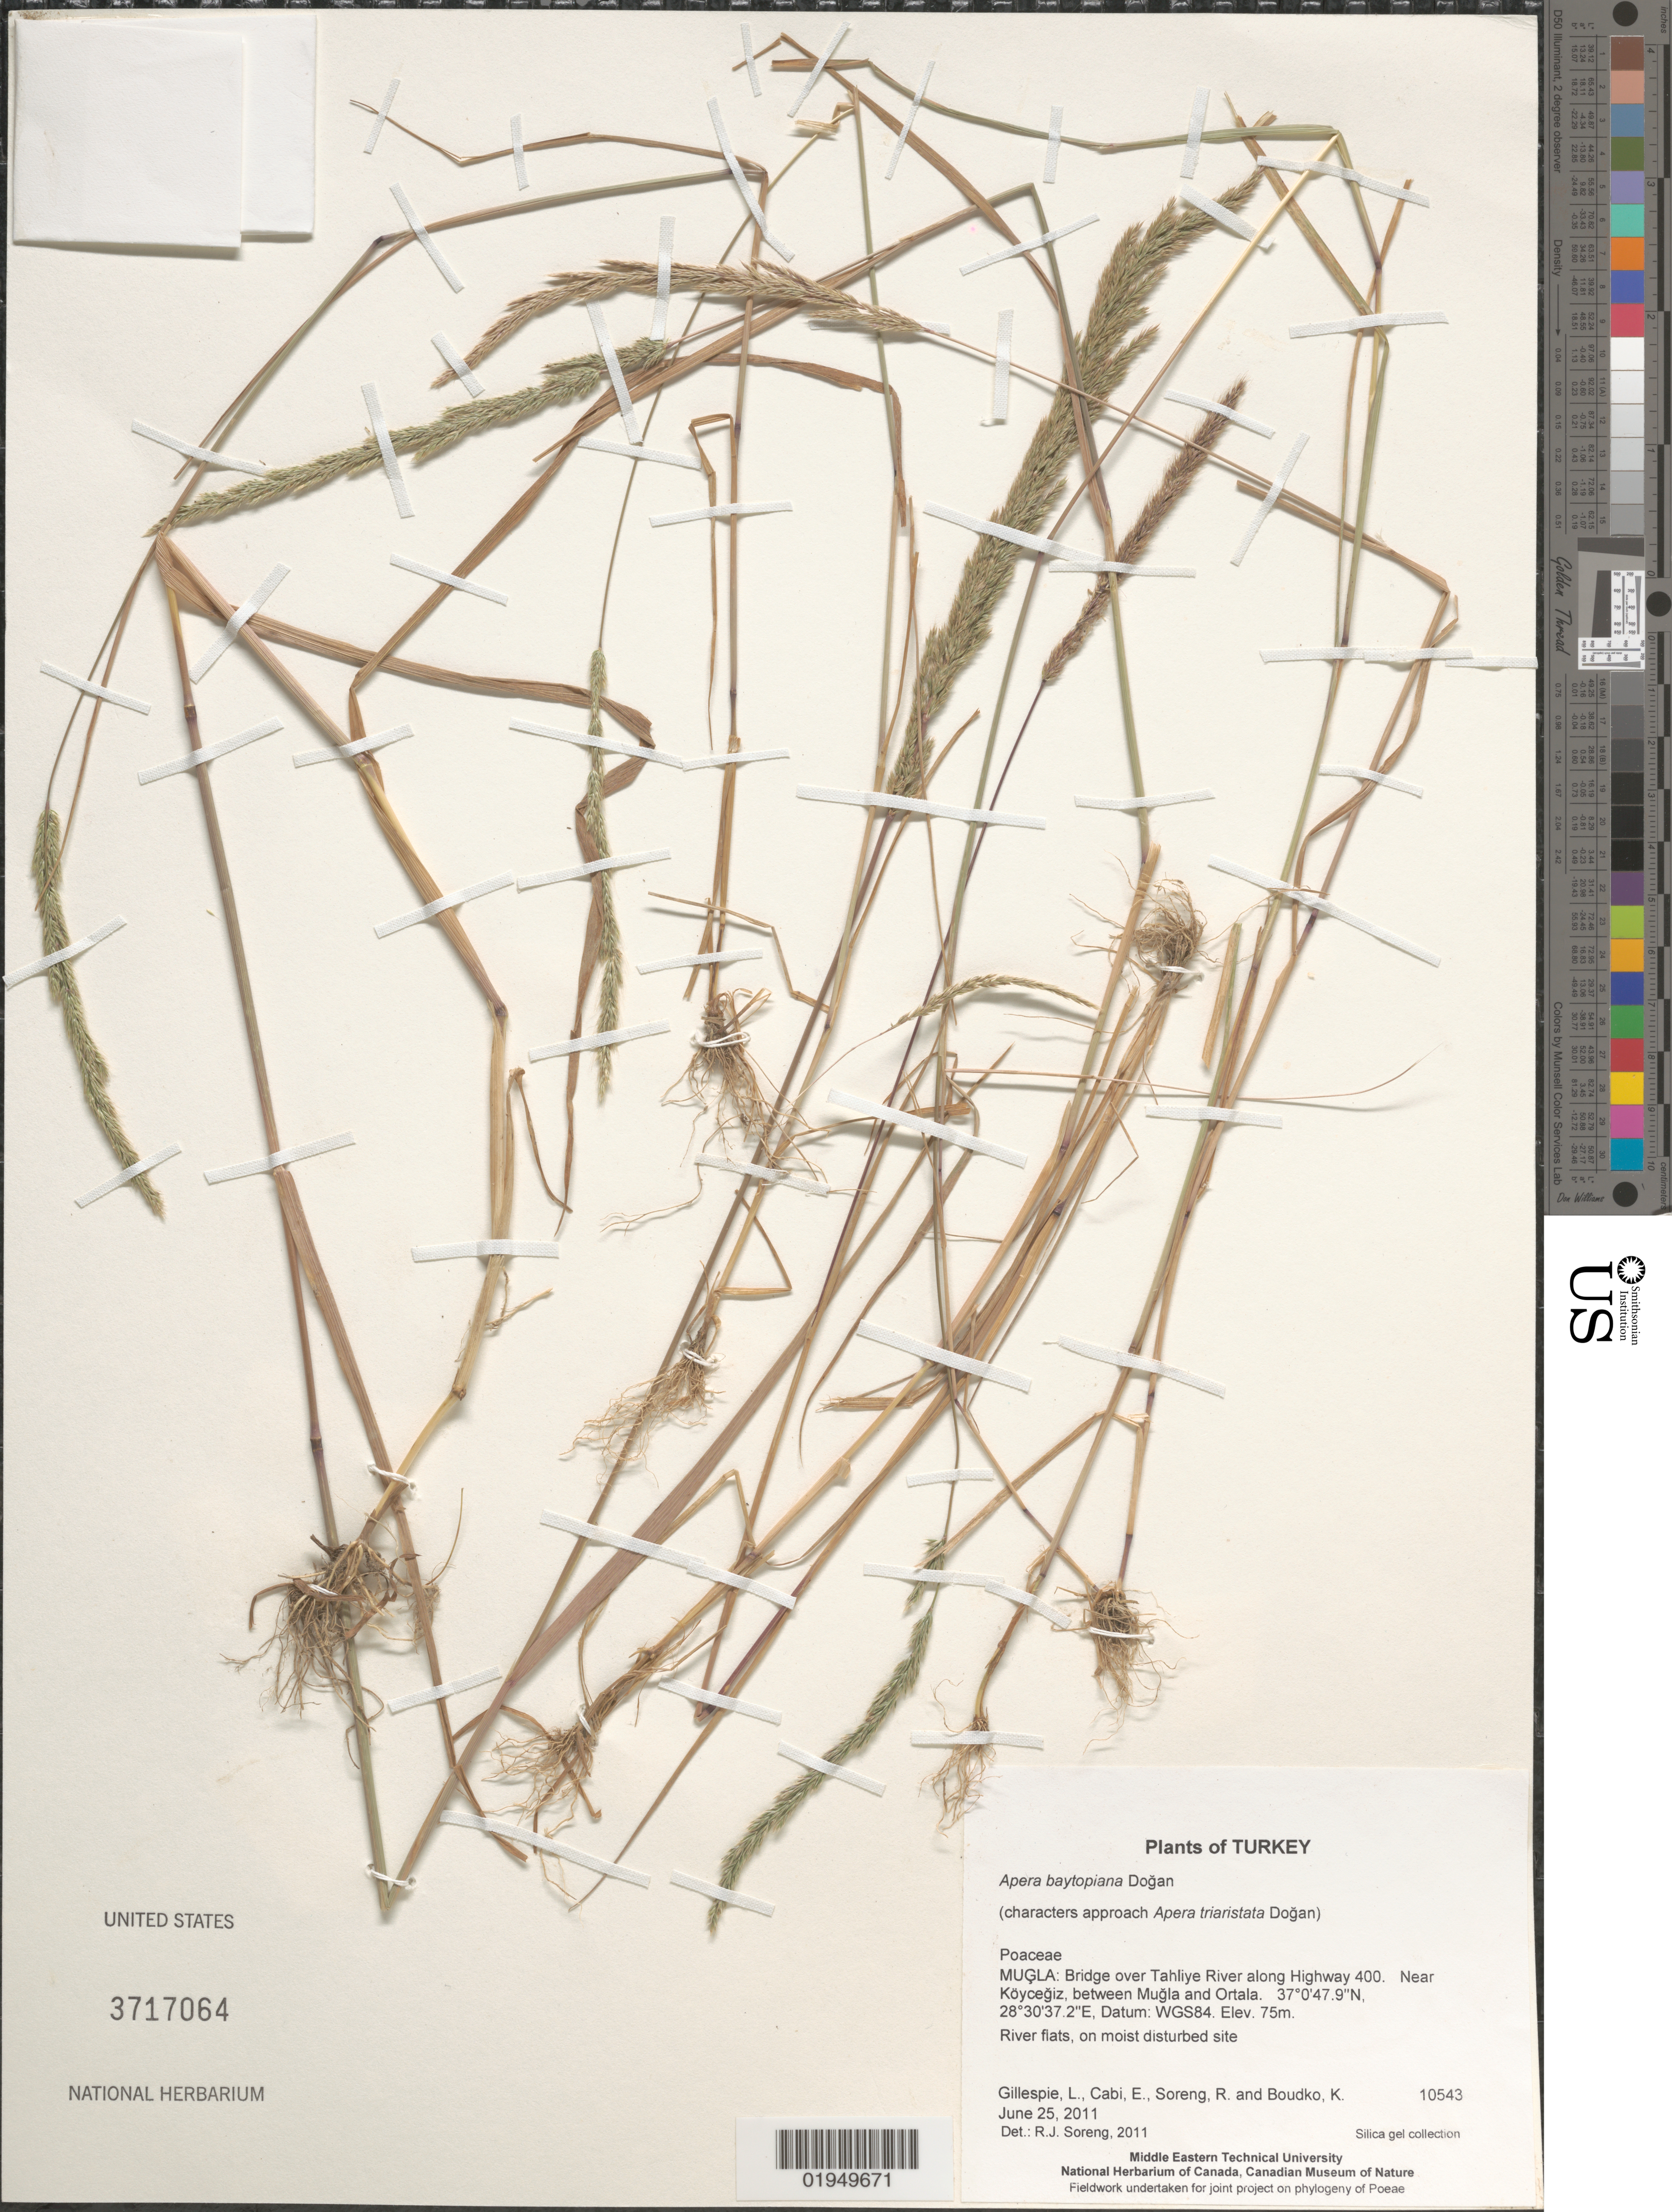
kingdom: Plantae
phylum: Tracheophyta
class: Liliopsida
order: Poales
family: Poaceae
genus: Apera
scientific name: Apera baytopiana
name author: Doğan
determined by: Soreng, Robert J., Research Associate (BOT), Smithsonian Institution - National Museum of Natural History (UNITED STATES)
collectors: L. J. Gillespie, E. Cabi, R. J. Soreng & K. Boudko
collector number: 10543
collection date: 2011-06-25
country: Turkey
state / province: Mugla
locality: Bridge over Tahliye River along Highway 400. Near Köycegiz, between Mugla and Ortala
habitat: River flats, on moist disturbed site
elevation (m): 75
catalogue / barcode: US 3717064